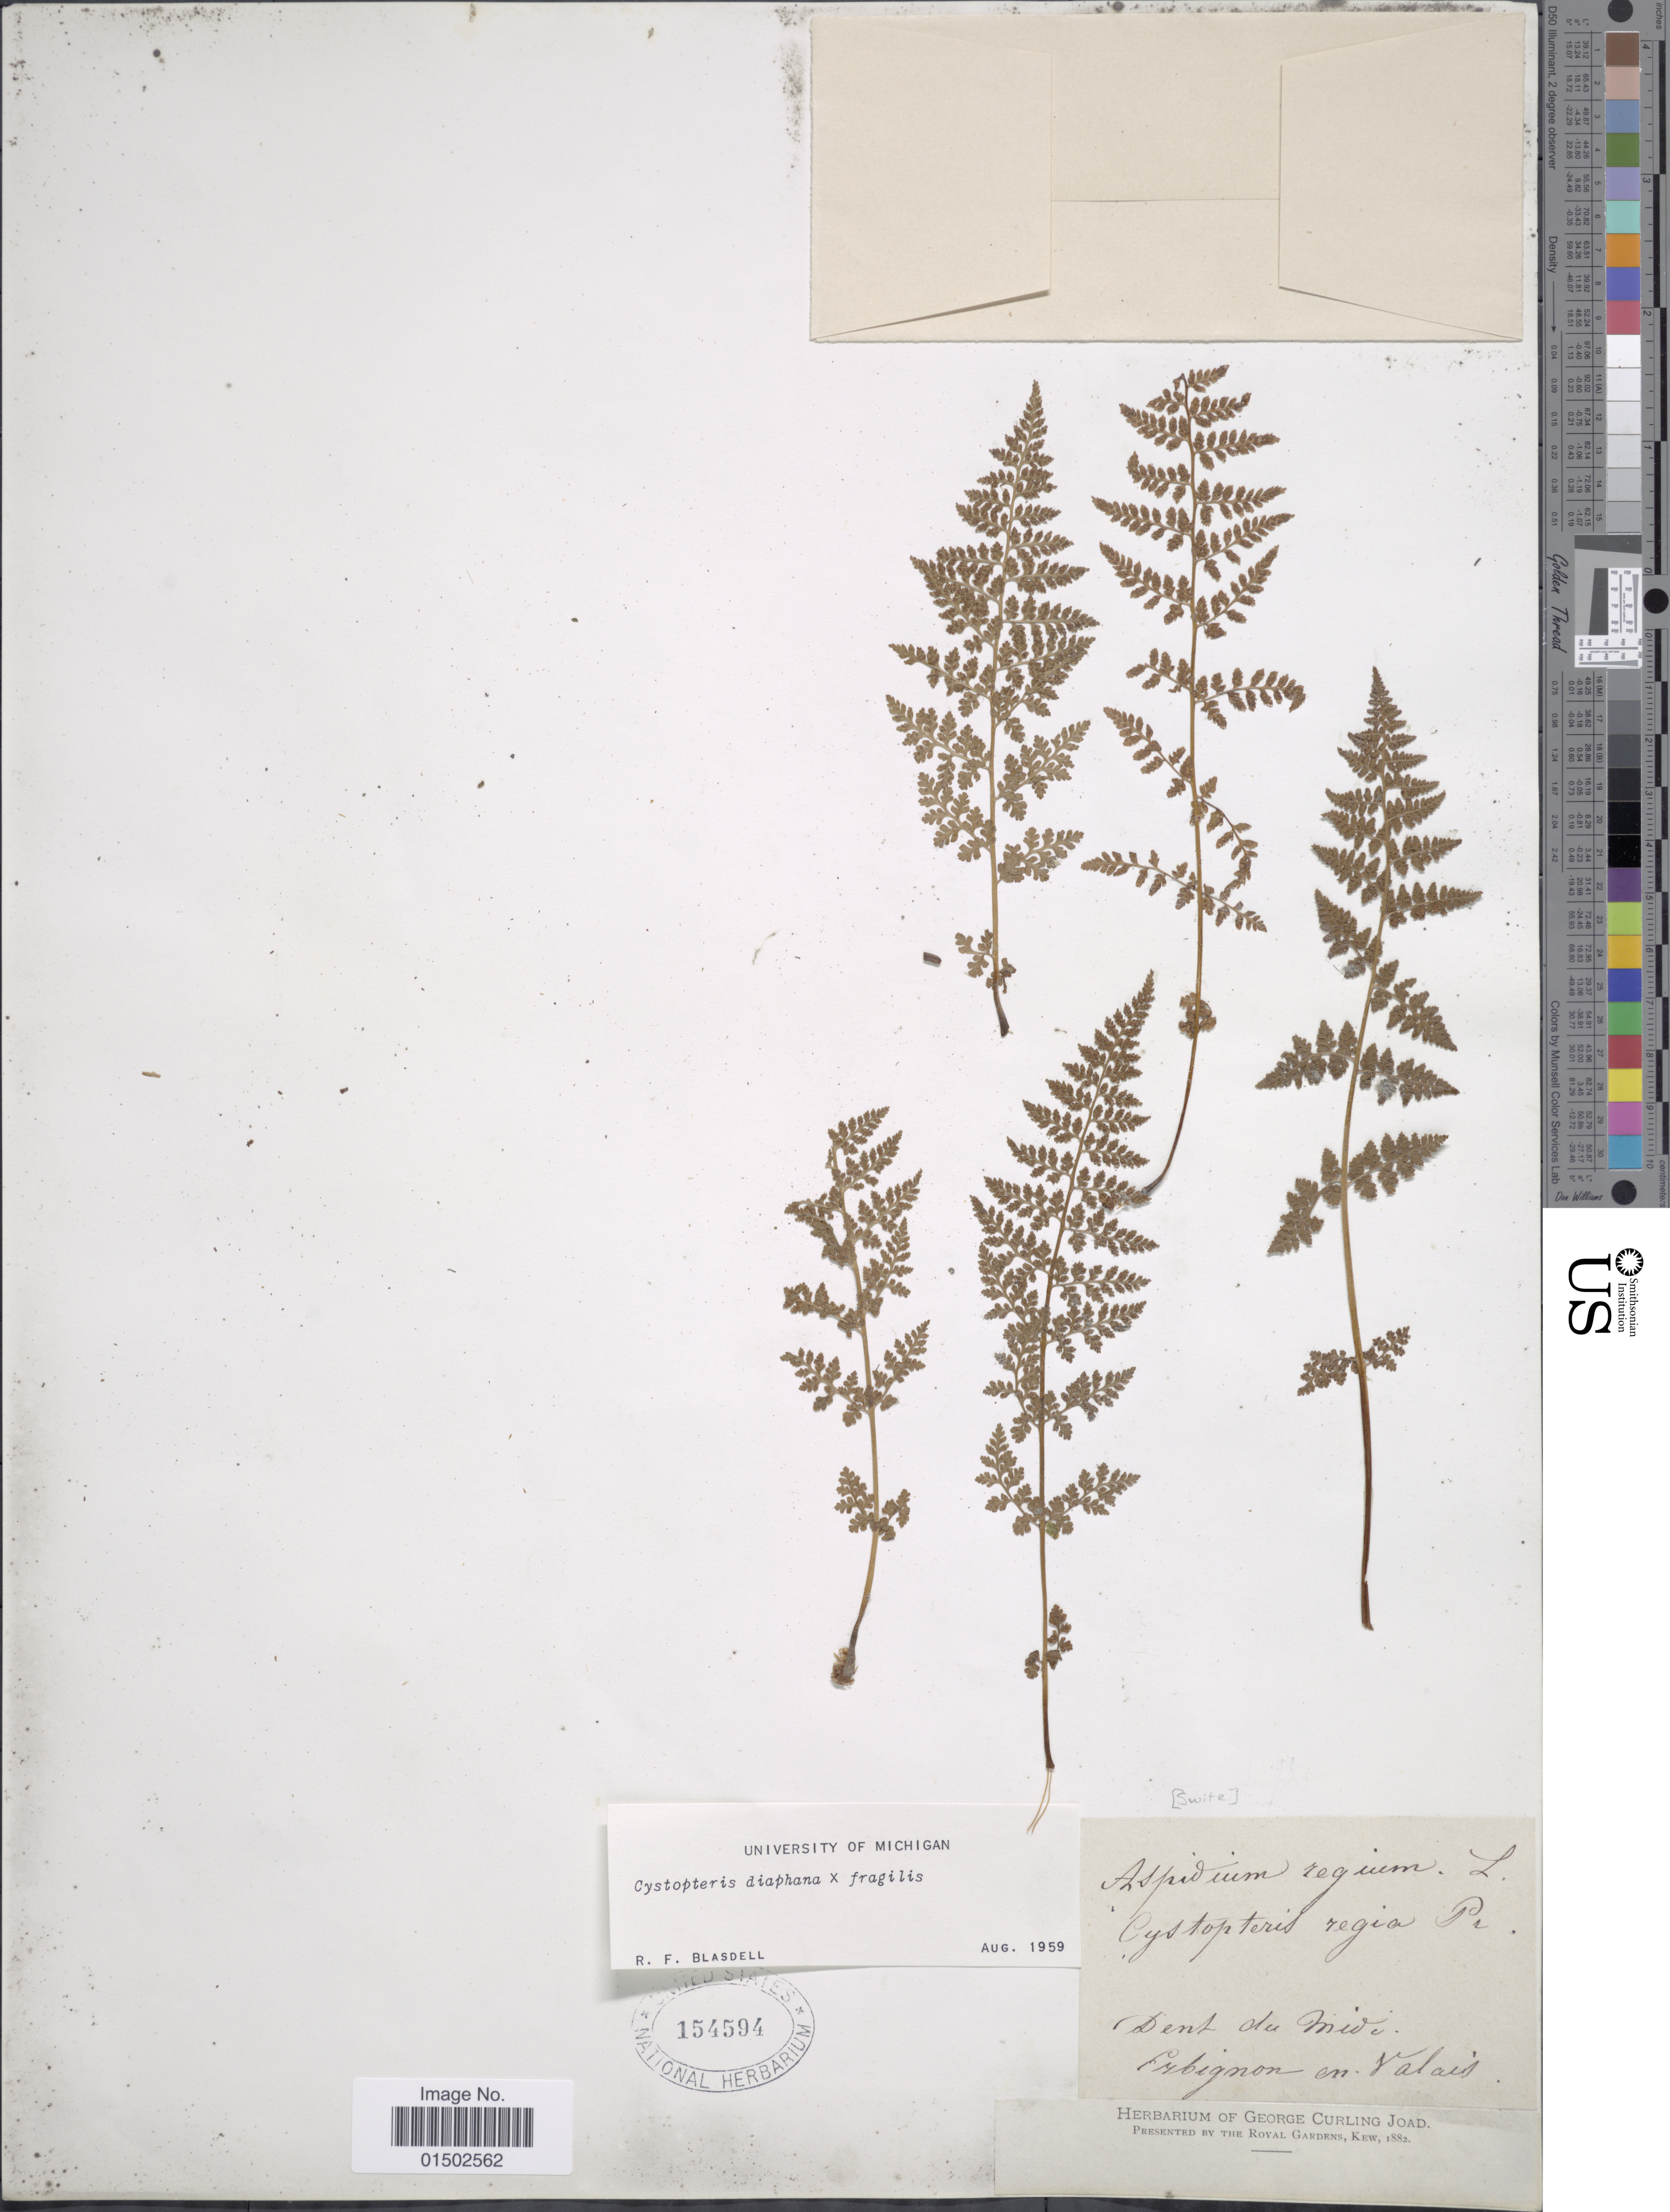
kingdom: Plantae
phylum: Tracheophyta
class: Polypodiopsida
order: Polypodiales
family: Cystopteridaceae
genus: Cystopteris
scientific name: Cystopteris diaphana x C. fragilis (L.) Bernh.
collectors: ex herb. George Curling Joad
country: Switzerland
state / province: Valais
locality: Dent du Mive Erbignon en Valais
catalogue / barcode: US 154594